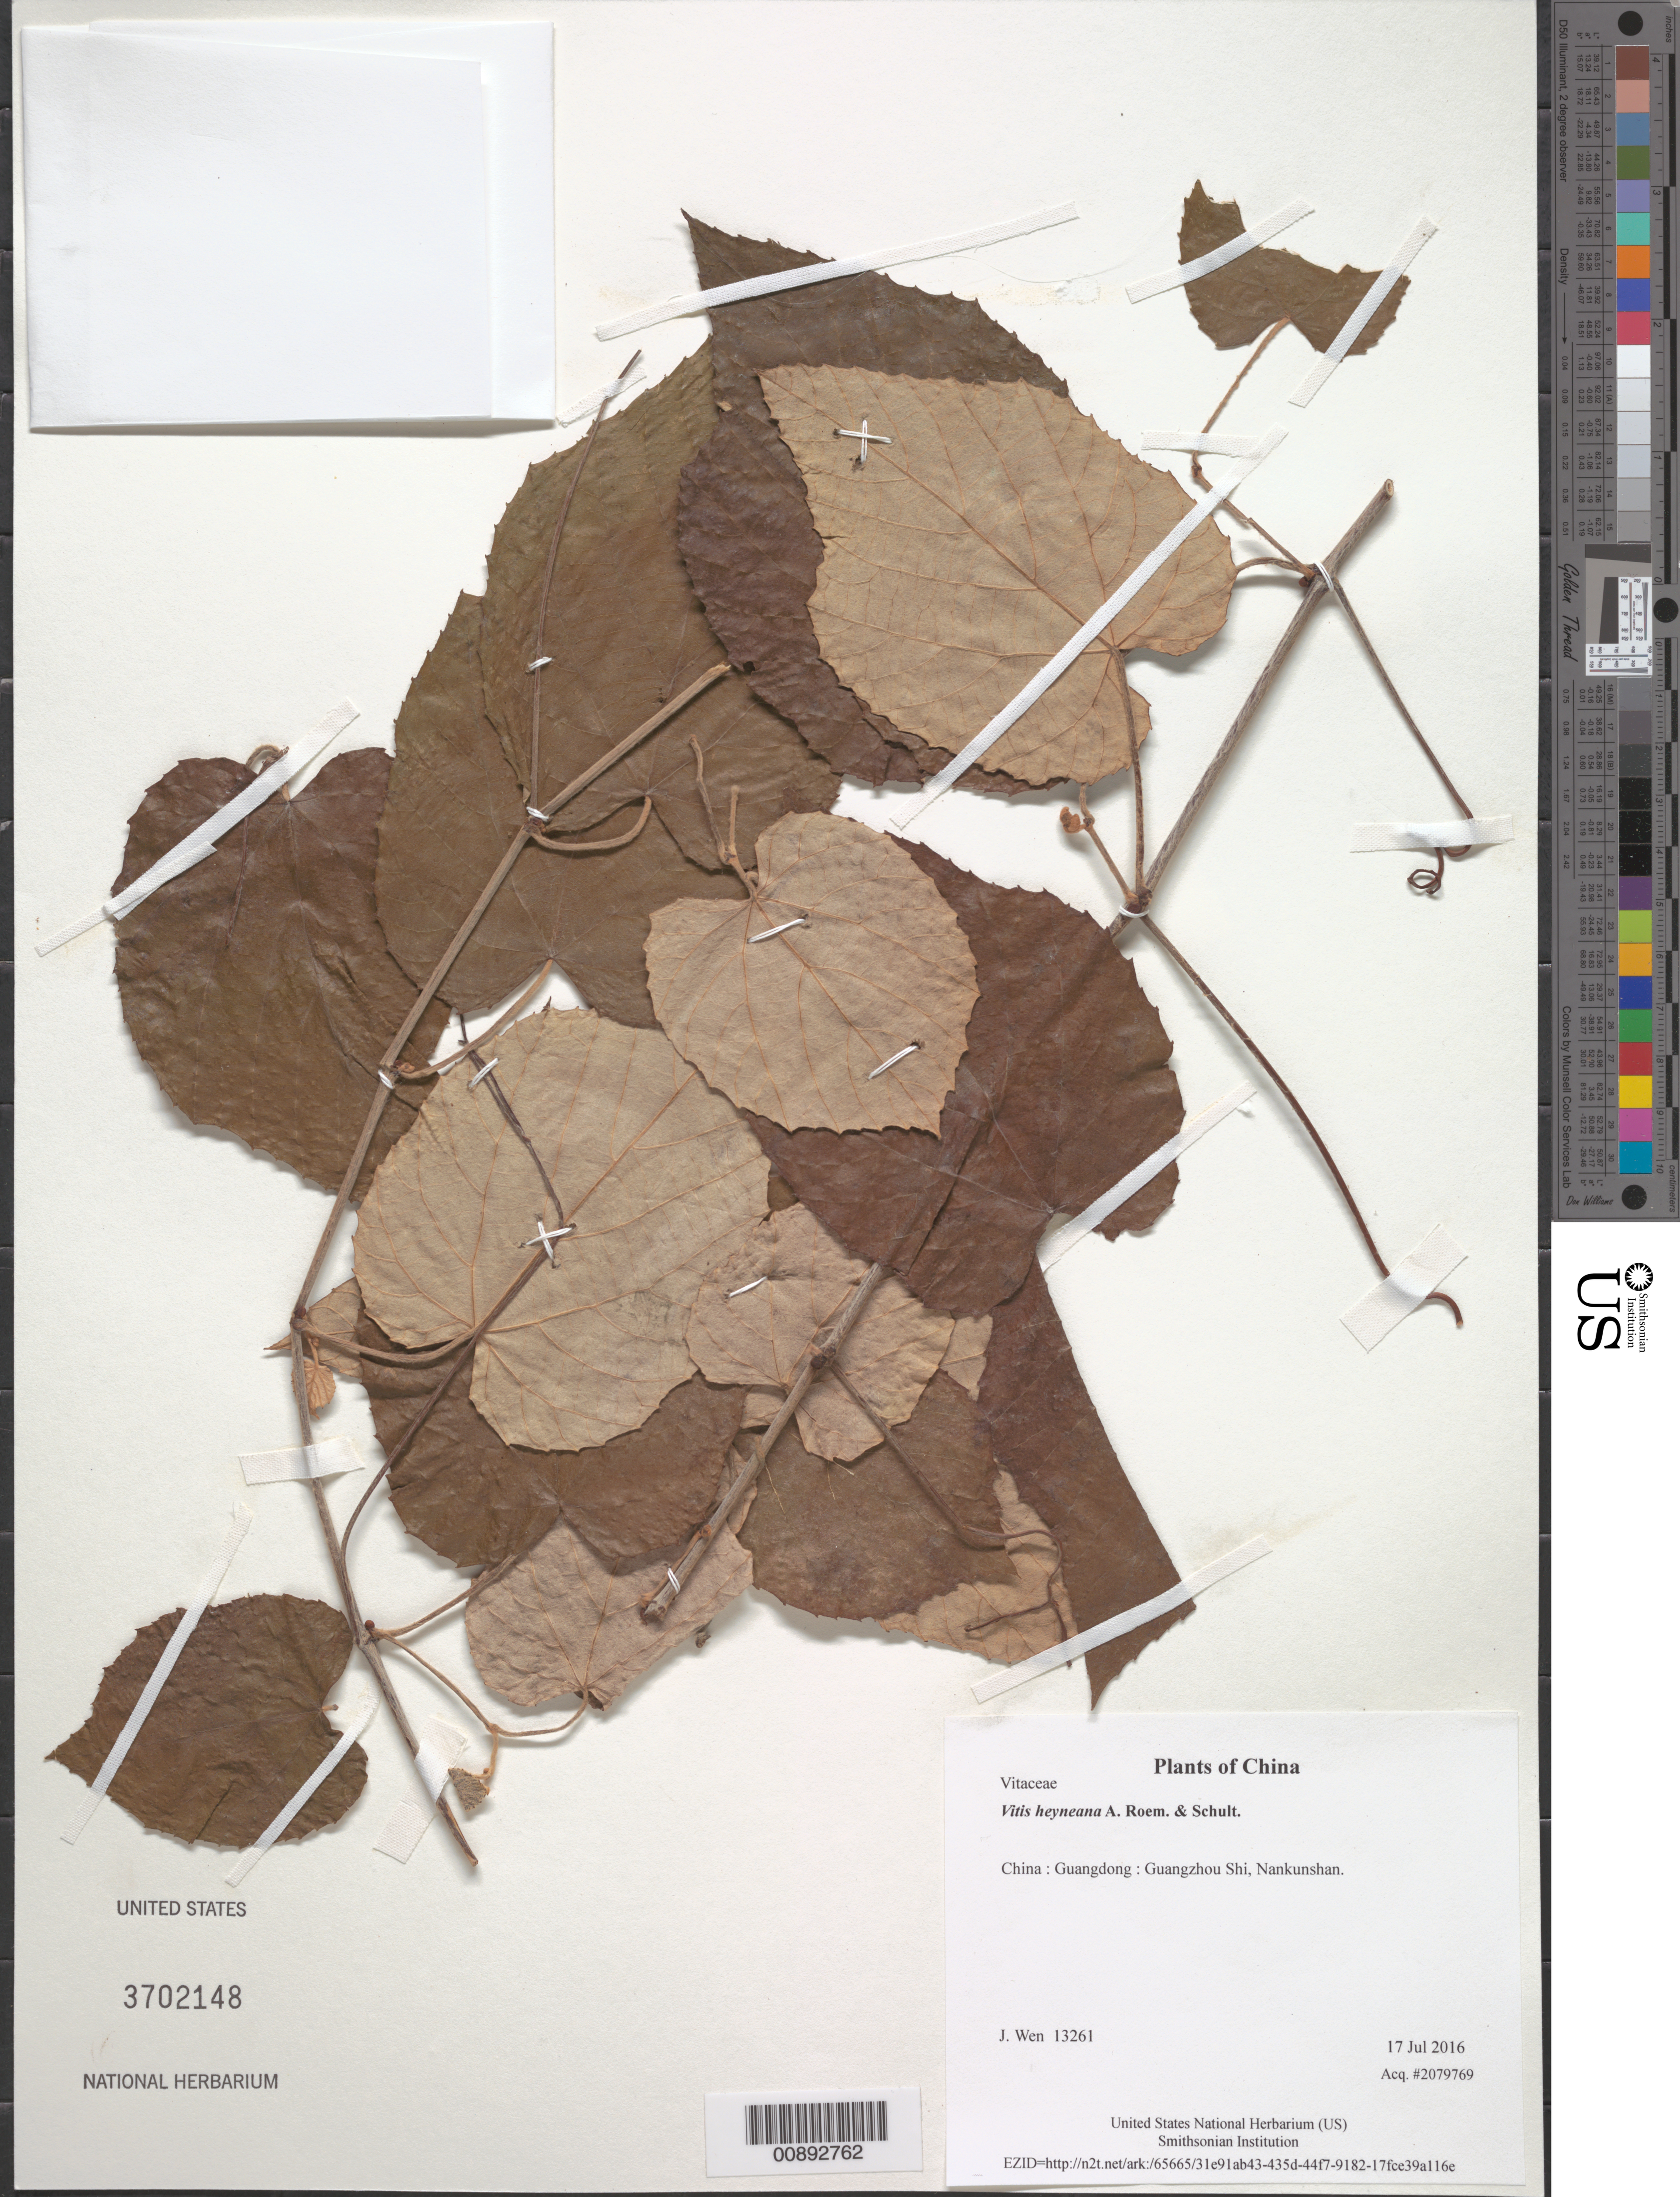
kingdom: Plantae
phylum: Tracheophyta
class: Magnoliopsida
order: Vitales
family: Vitaceae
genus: Vitis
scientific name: Vitis heyneana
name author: A. Roem. & Schult.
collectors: J. Wen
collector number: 13261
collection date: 2016-07-17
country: China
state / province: Guangdong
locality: Guangzhou Shi, Nankunshan.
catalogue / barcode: US 3702148